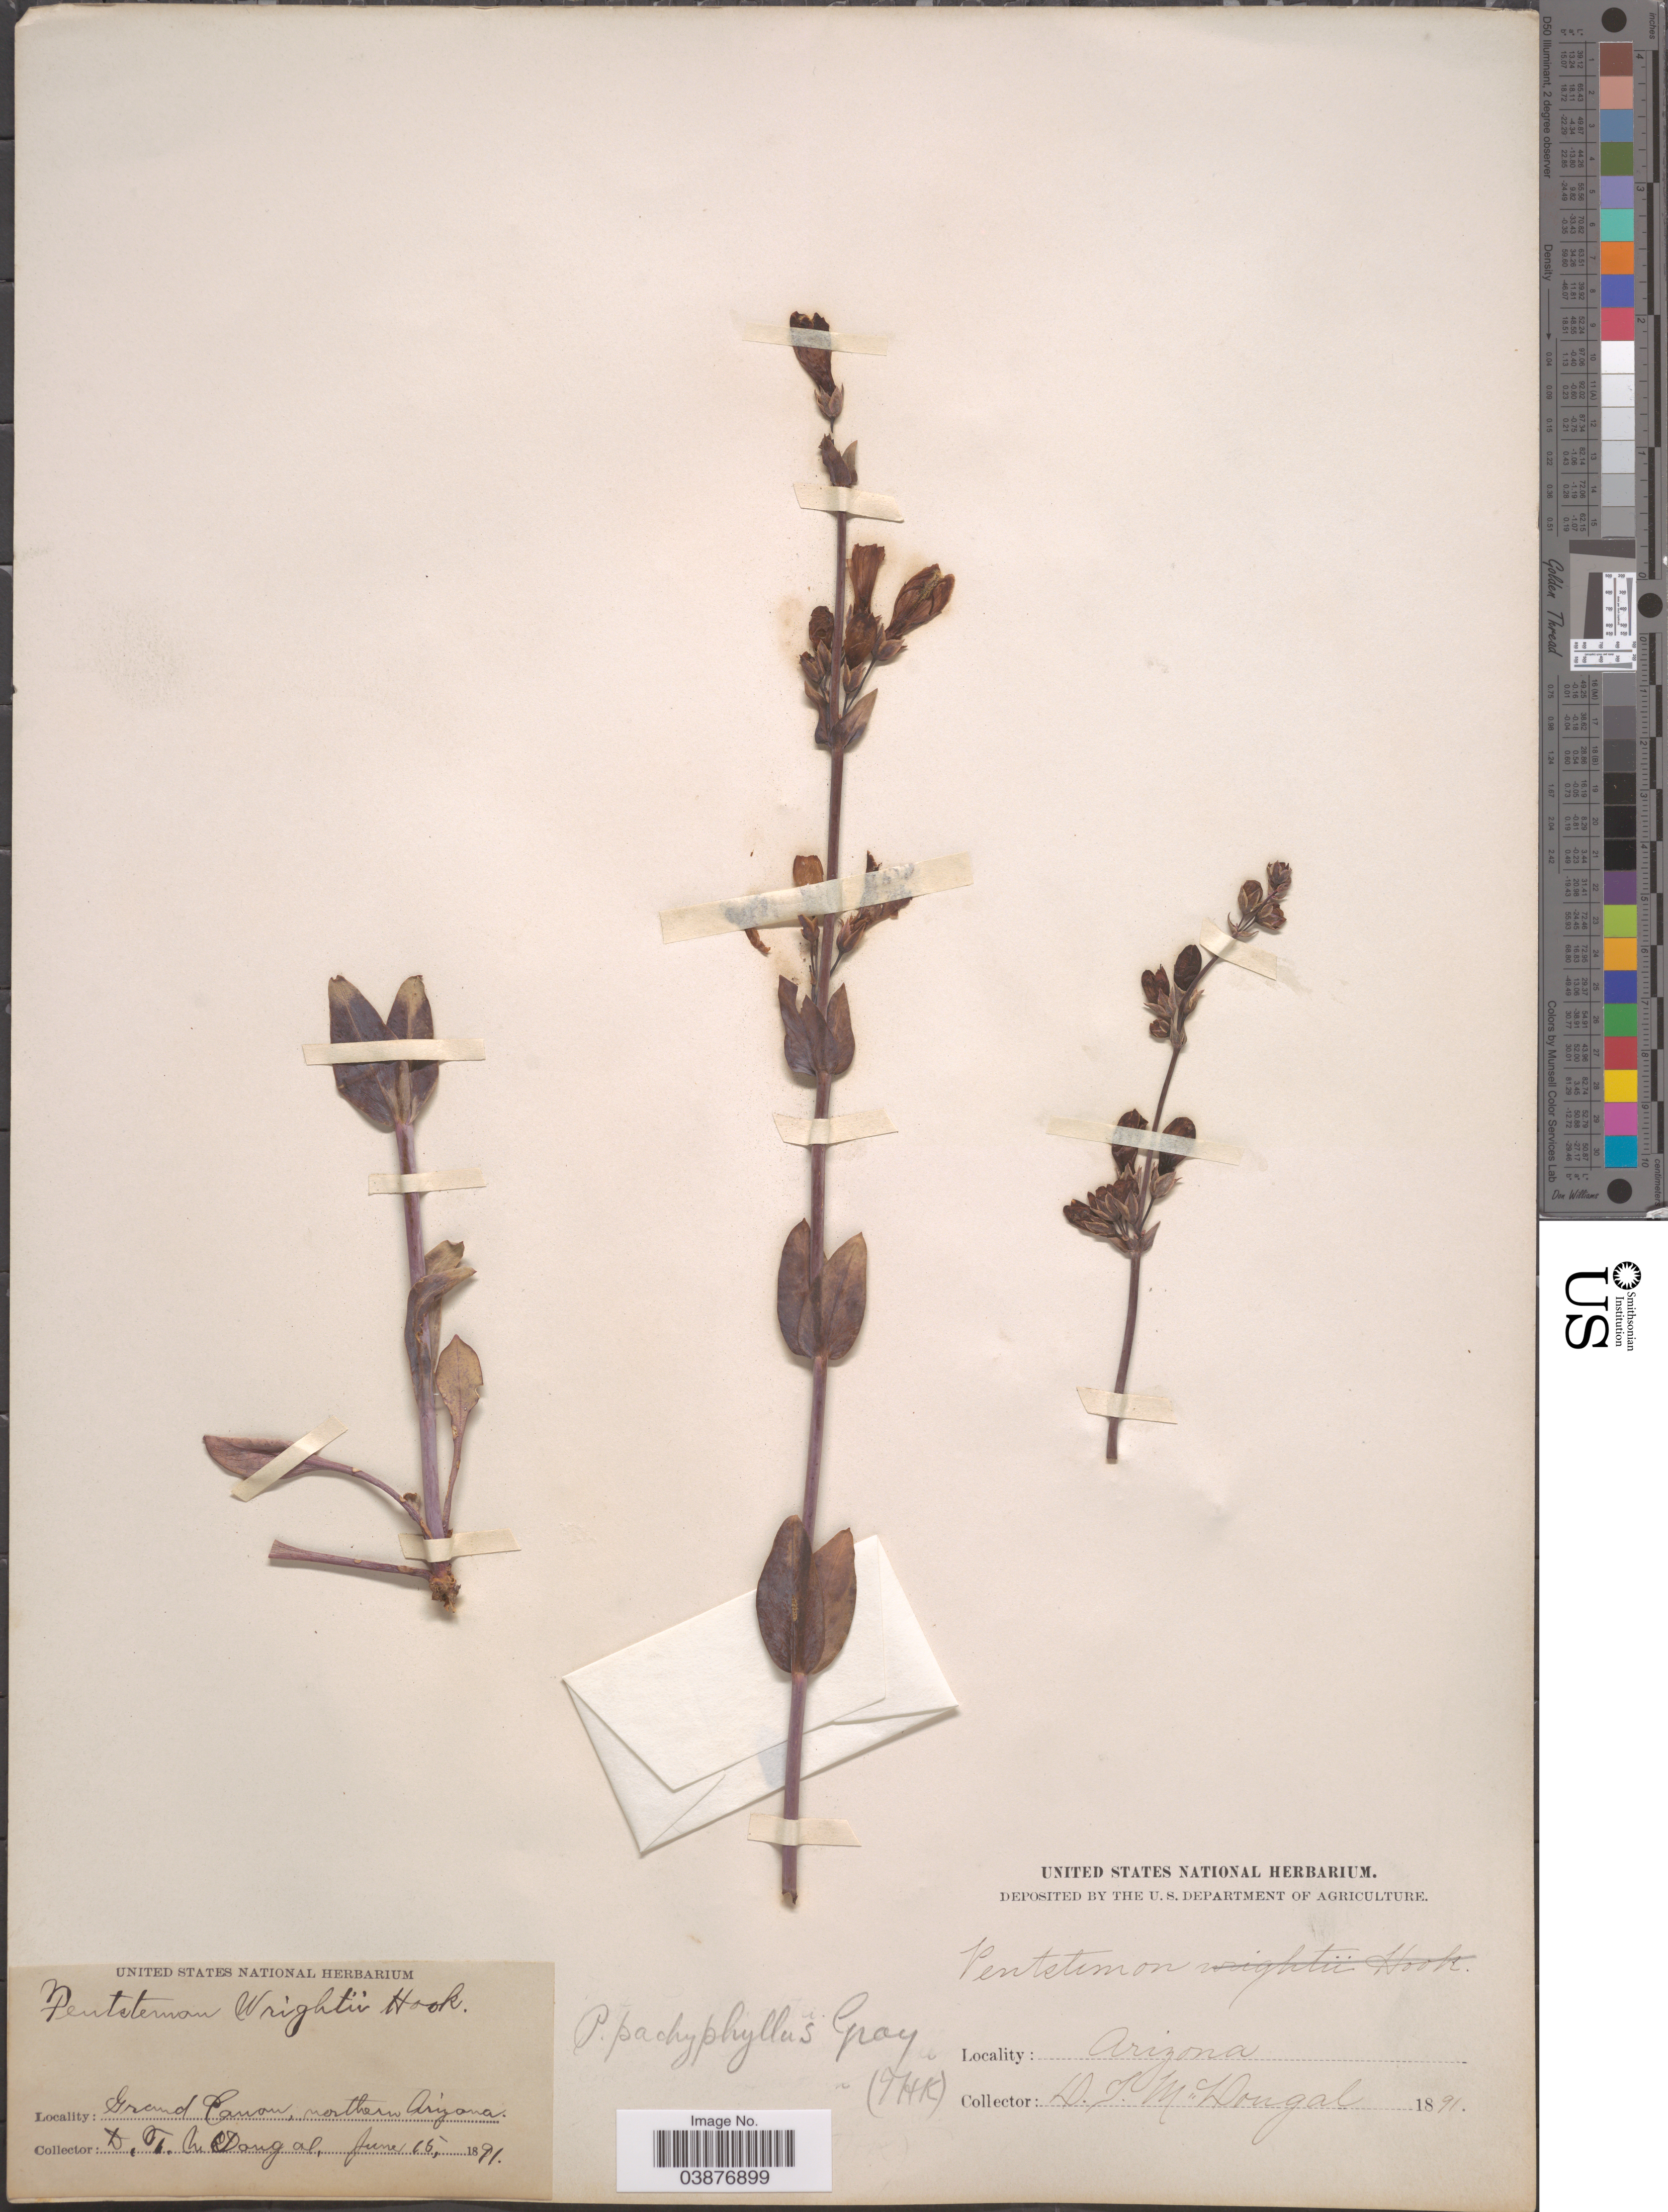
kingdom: Plantae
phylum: Tracheophyta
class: Magnoliopsida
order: Lamiales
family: Plantaginaceae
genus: Penstemon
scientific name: Penstemon pachyphyllus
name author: A. Gray ex Rydb.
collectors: D. McDougal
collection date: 1891-06-15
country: United States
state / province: Arizona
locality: Grand Canon, northern Arizona.